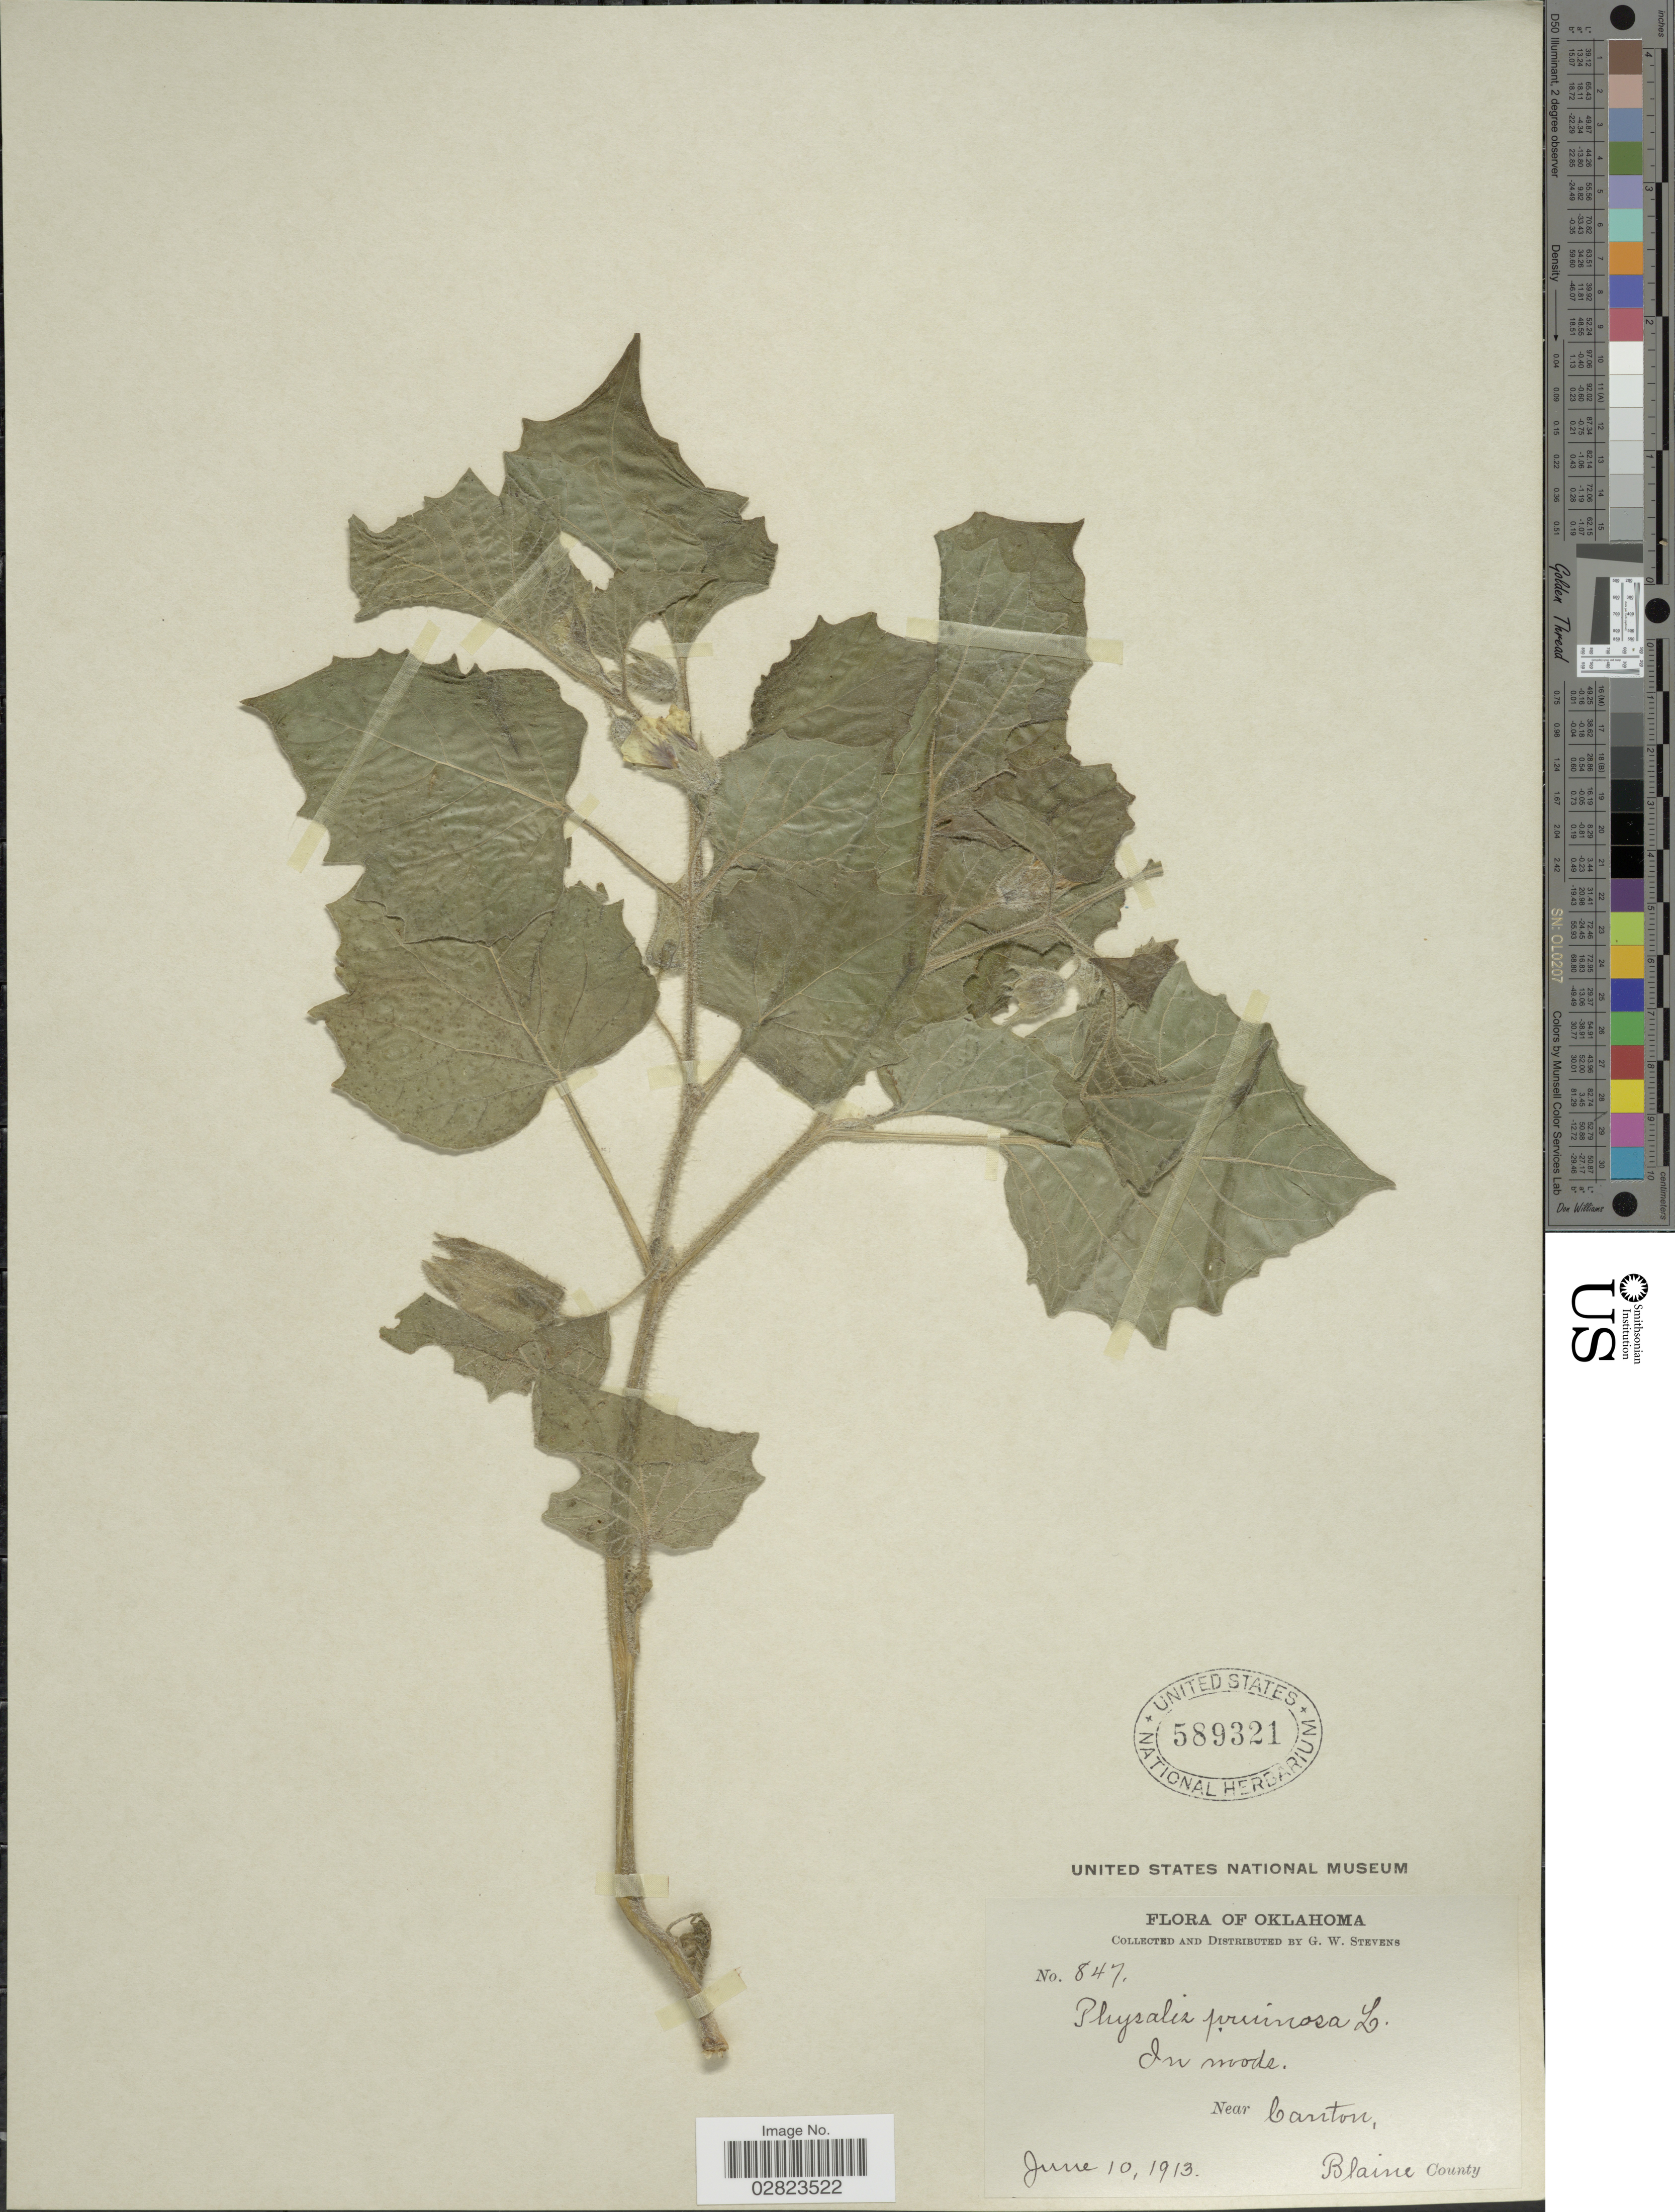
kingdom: Plantae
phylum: Tracheophyta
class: Magnoliopsida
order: Solanales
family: Solanaceae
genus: Physalis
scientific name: Physalis heterophylla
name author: Nees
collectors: G. W. Stevens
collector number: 847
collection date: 1913-06-10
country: United States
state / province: Oklahoma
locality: Near Canton. Blaine County.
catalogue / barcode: US 589321